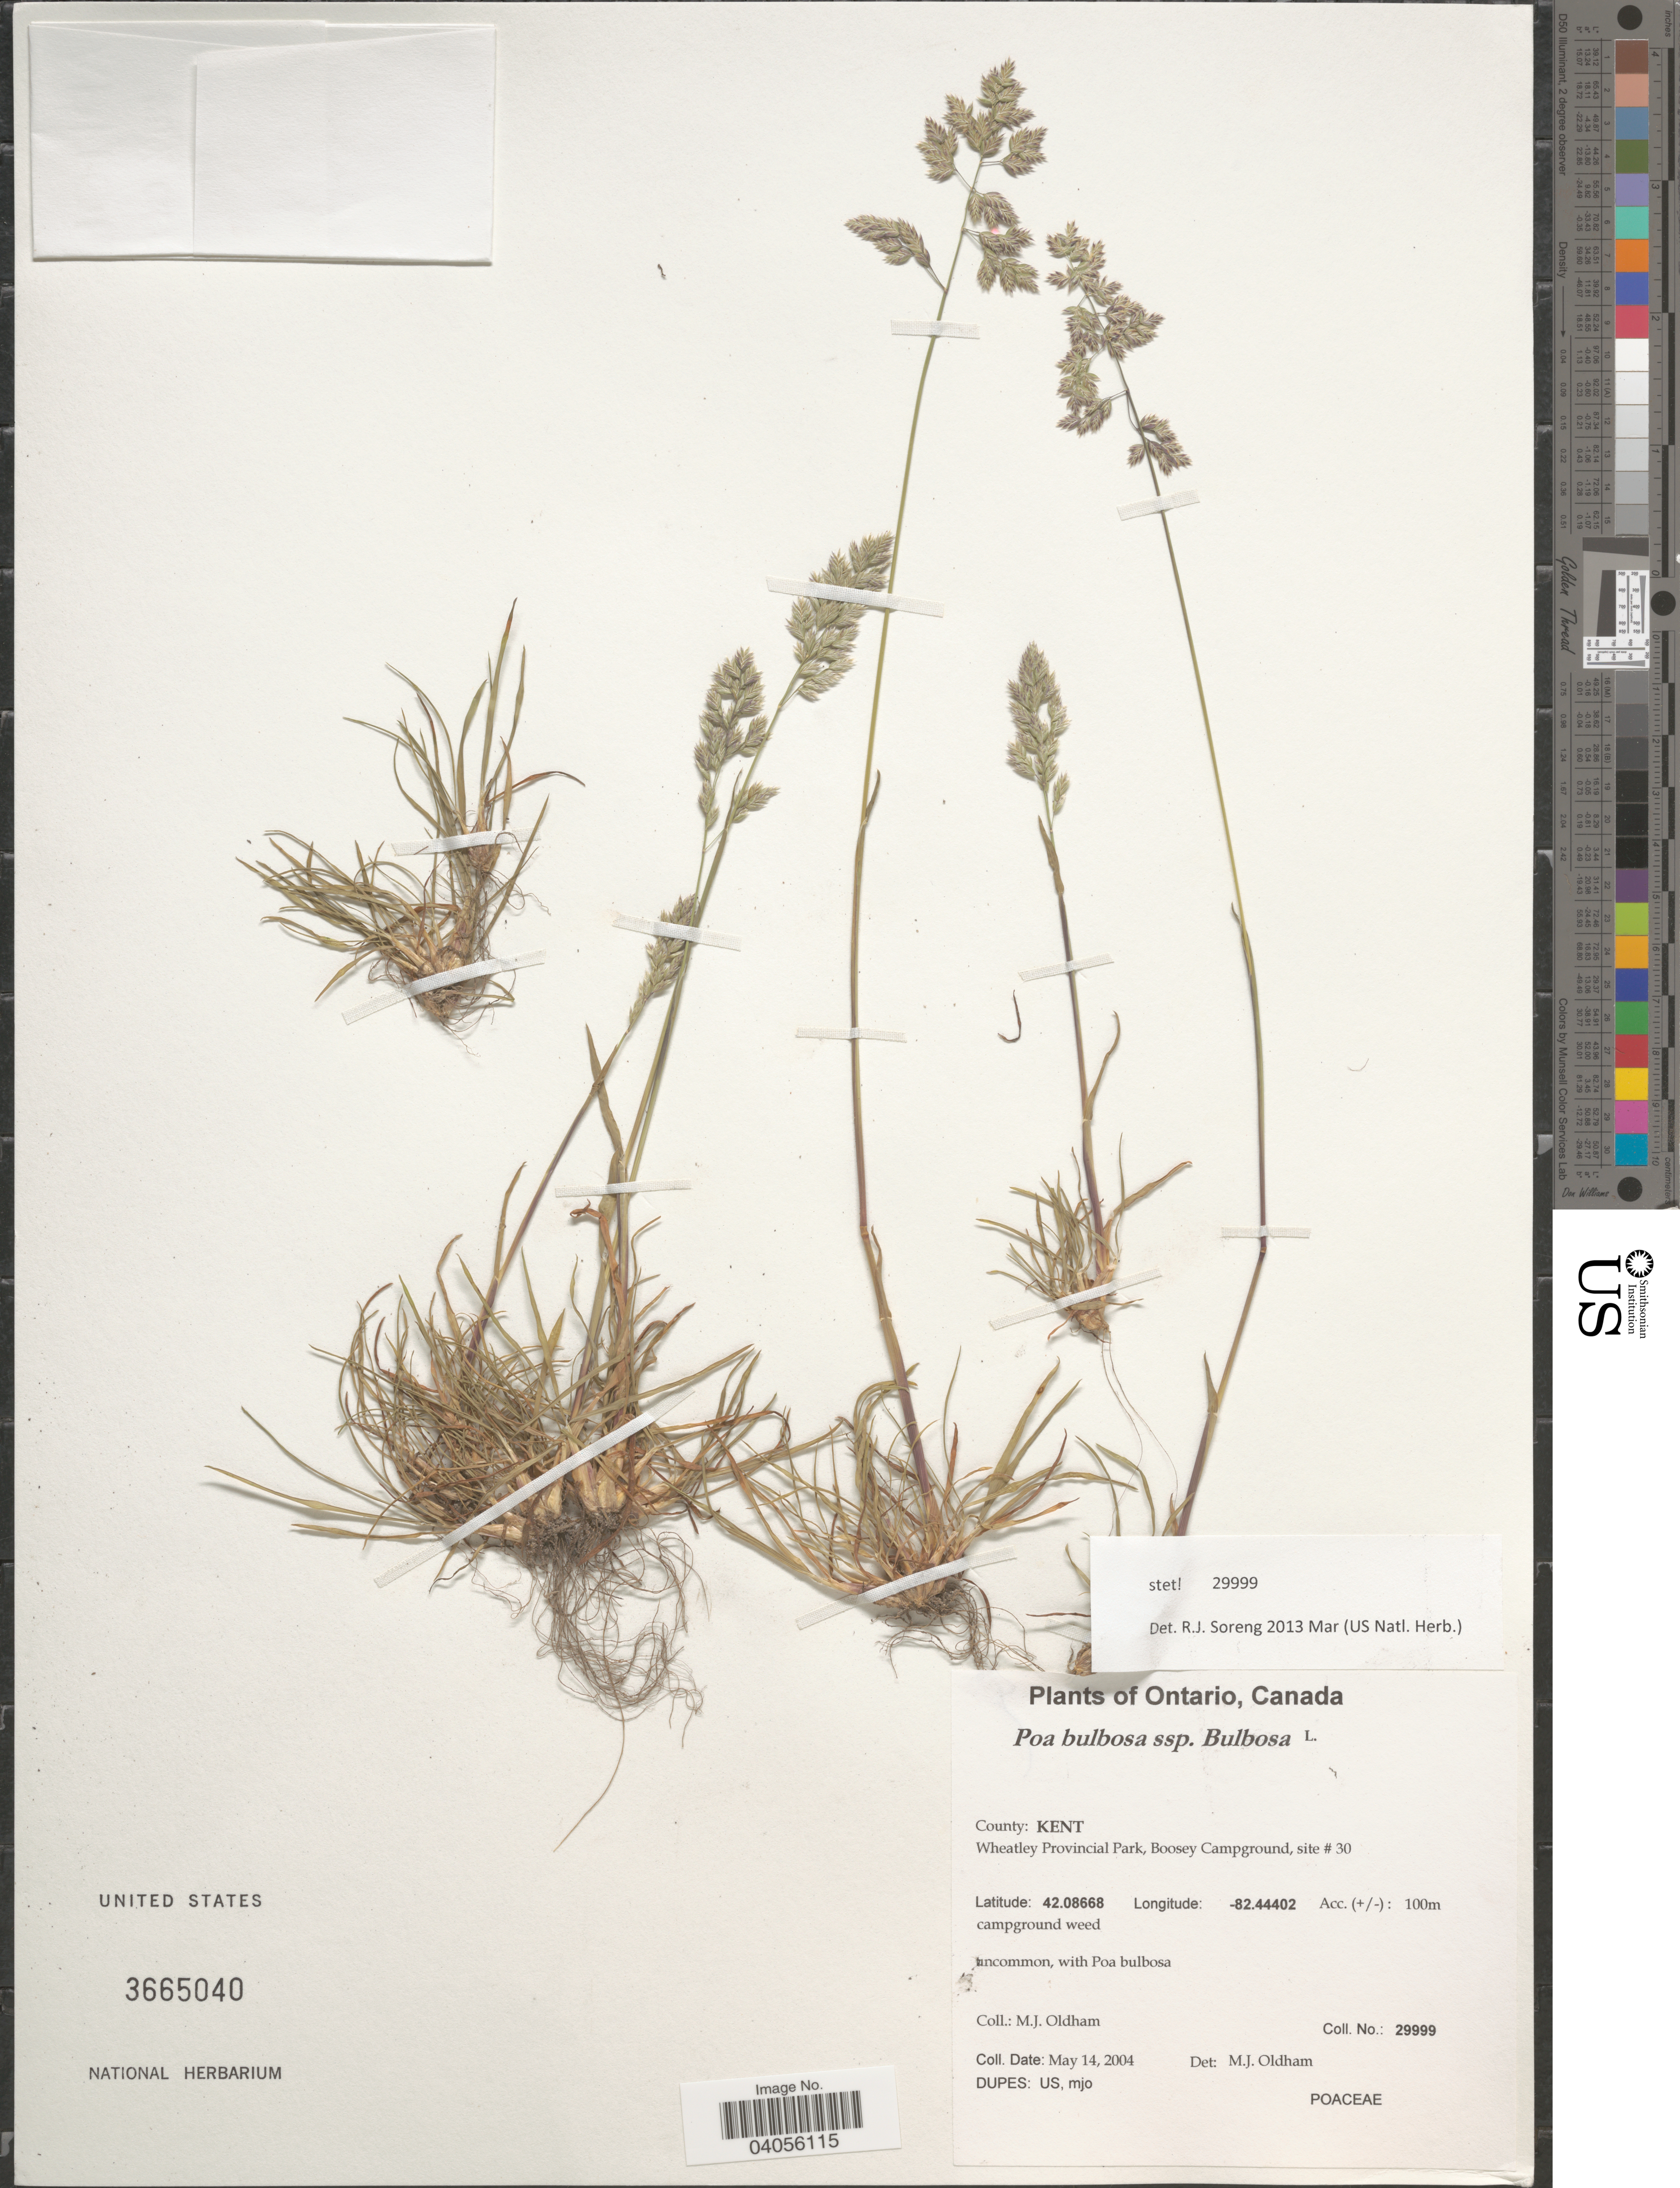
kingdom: Plantae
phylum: Tracheophyta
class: Liliopsida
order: Poales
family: Poaceae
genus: Poa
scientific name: Poa bulbosa subsp. bulbosa var. bulbosa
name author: L.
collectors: M. Oldham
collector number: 29999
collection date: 2004-05-14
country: Canada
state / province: Ontario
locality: County: Kent. Wheatley Provincial Park, Boosey Campground, site #30.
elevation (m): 100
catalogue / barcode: US 3665040